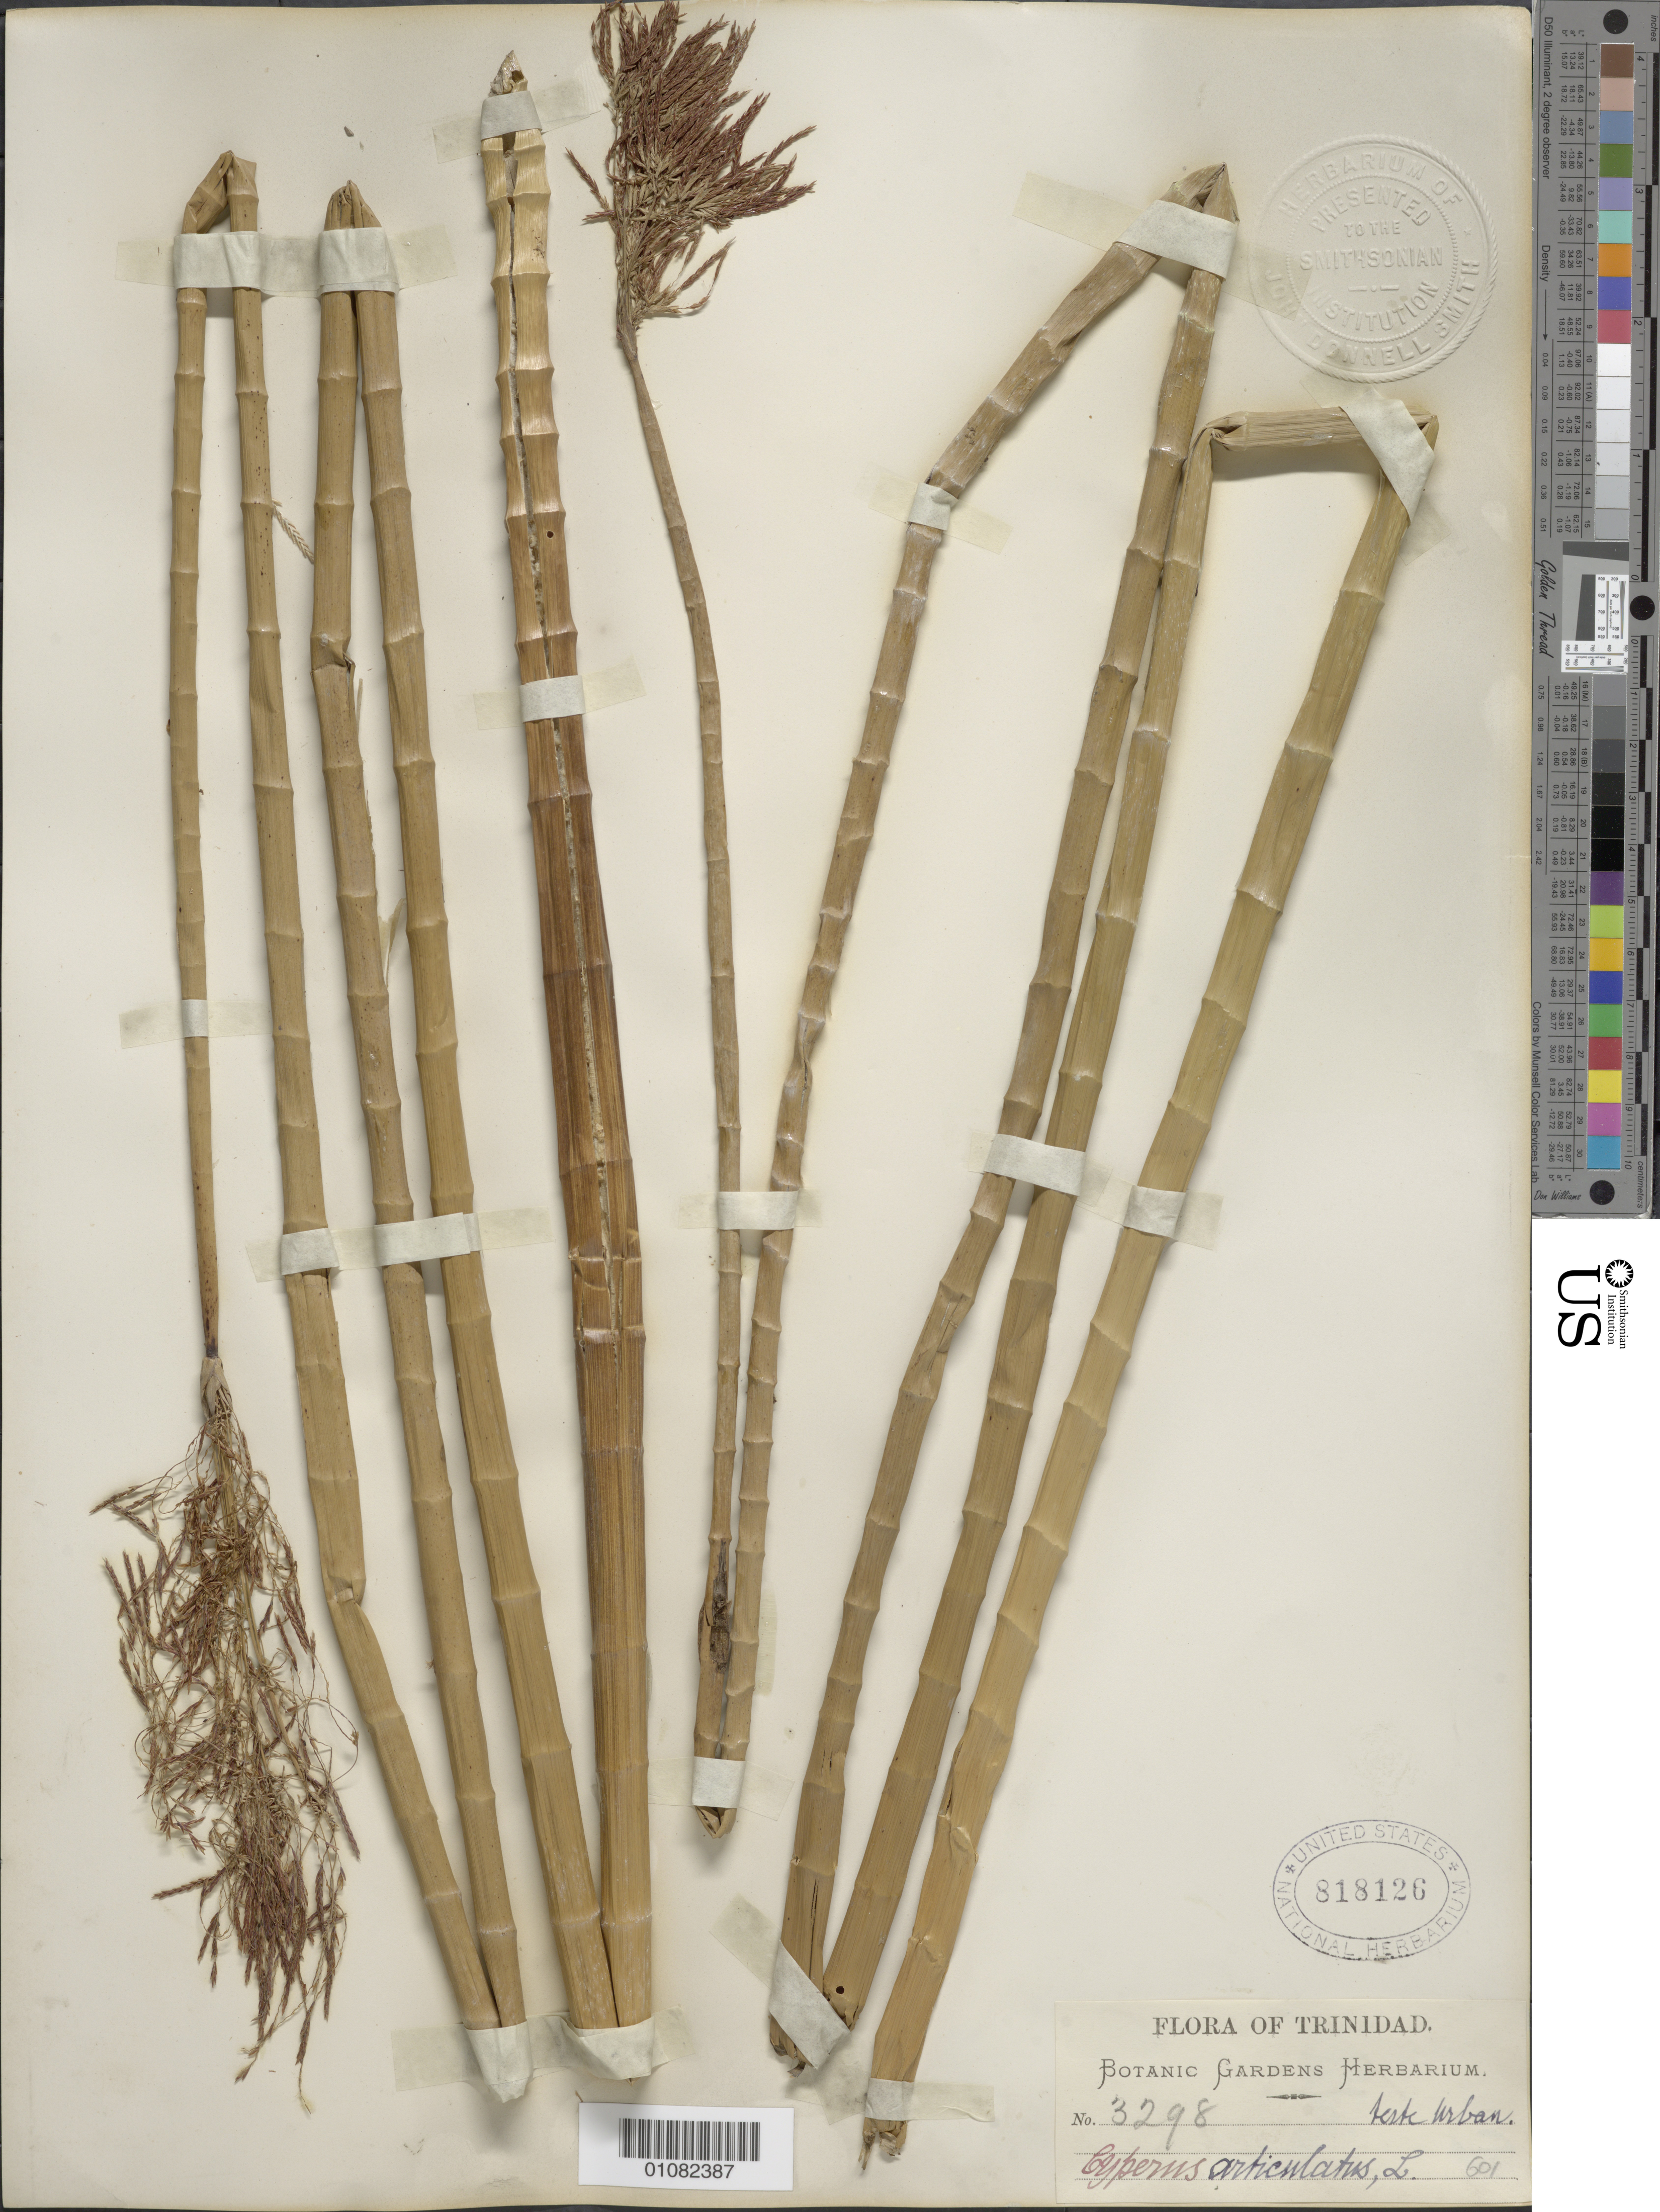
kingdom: Plantae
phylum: Tracheophyta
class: Liliopsida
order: Poales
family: Cyperaceae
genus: Cyperus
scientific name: Cyperus articulatus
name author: L.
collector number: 3298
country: Trinidad and Tobago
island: Trinidad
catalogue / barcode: US 818126